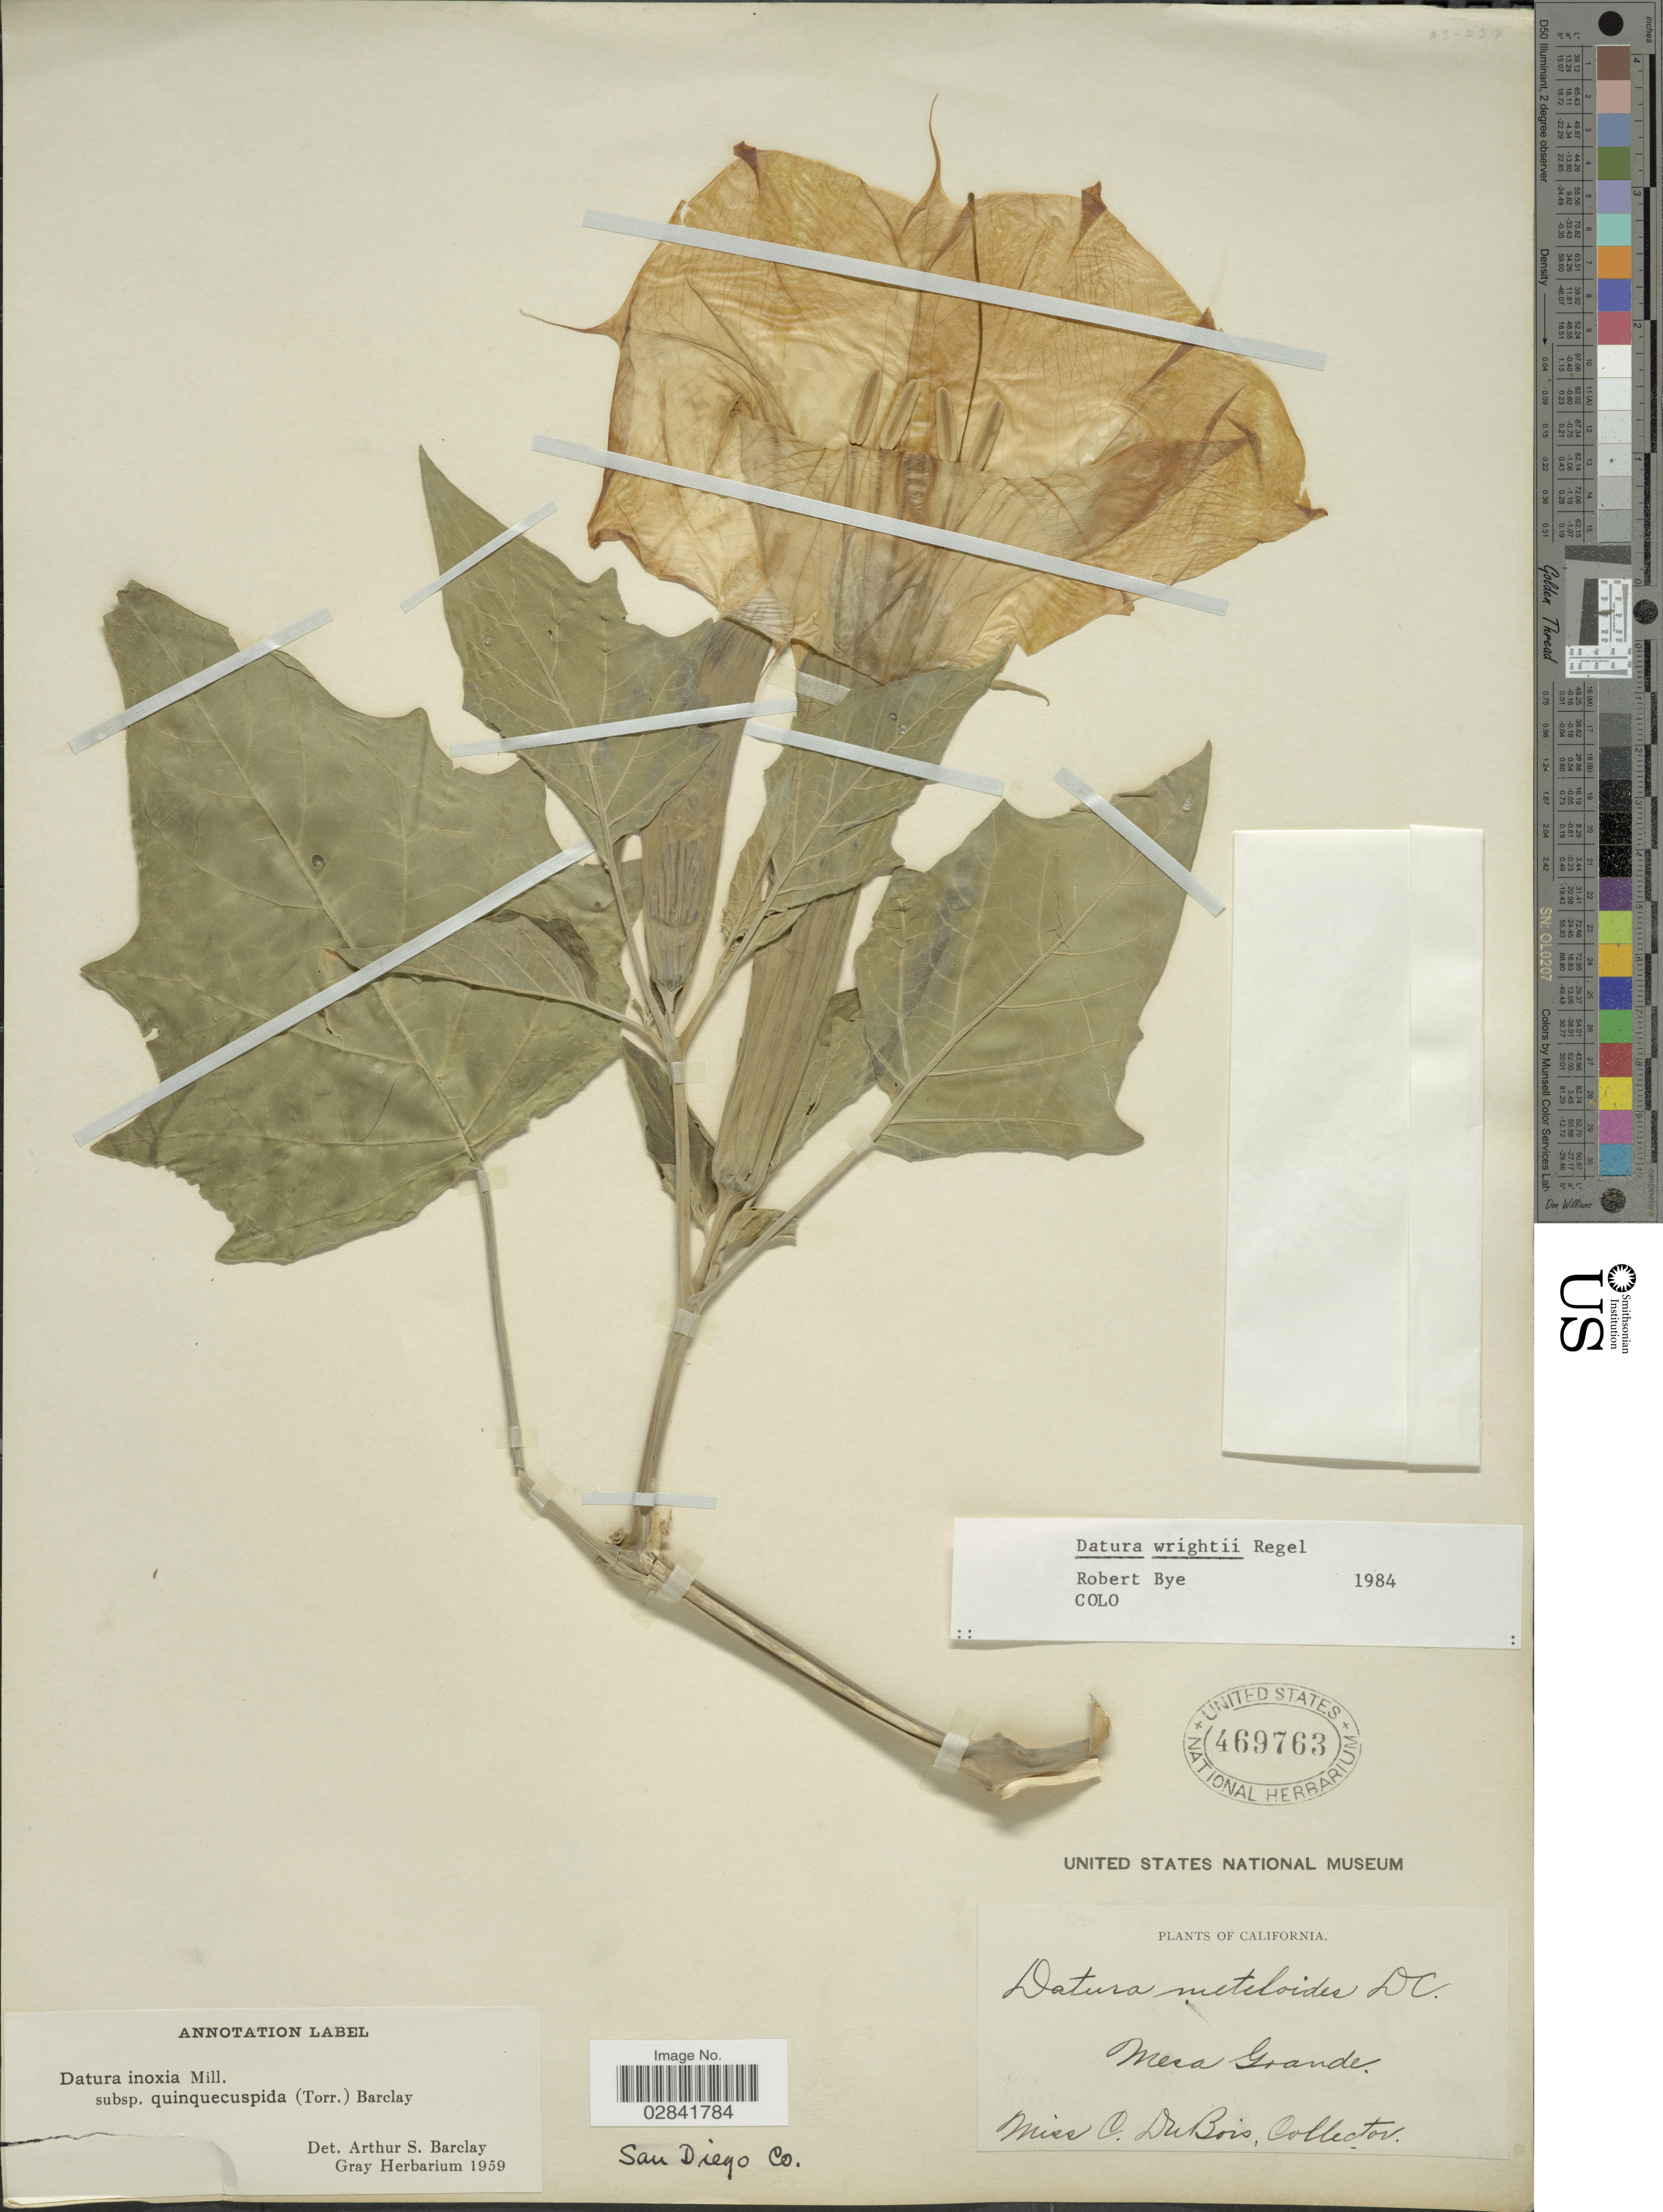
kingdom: Plantae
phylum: Tracheophyta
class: Magnoliopsida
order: Solanales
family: Solanaceae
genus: Datura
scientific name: Datura wrightii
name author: Regel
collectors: C. Dubois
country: United States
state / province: California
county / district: San Diego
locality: San Diego Co. Mesa Grande.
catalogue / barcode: US 469763